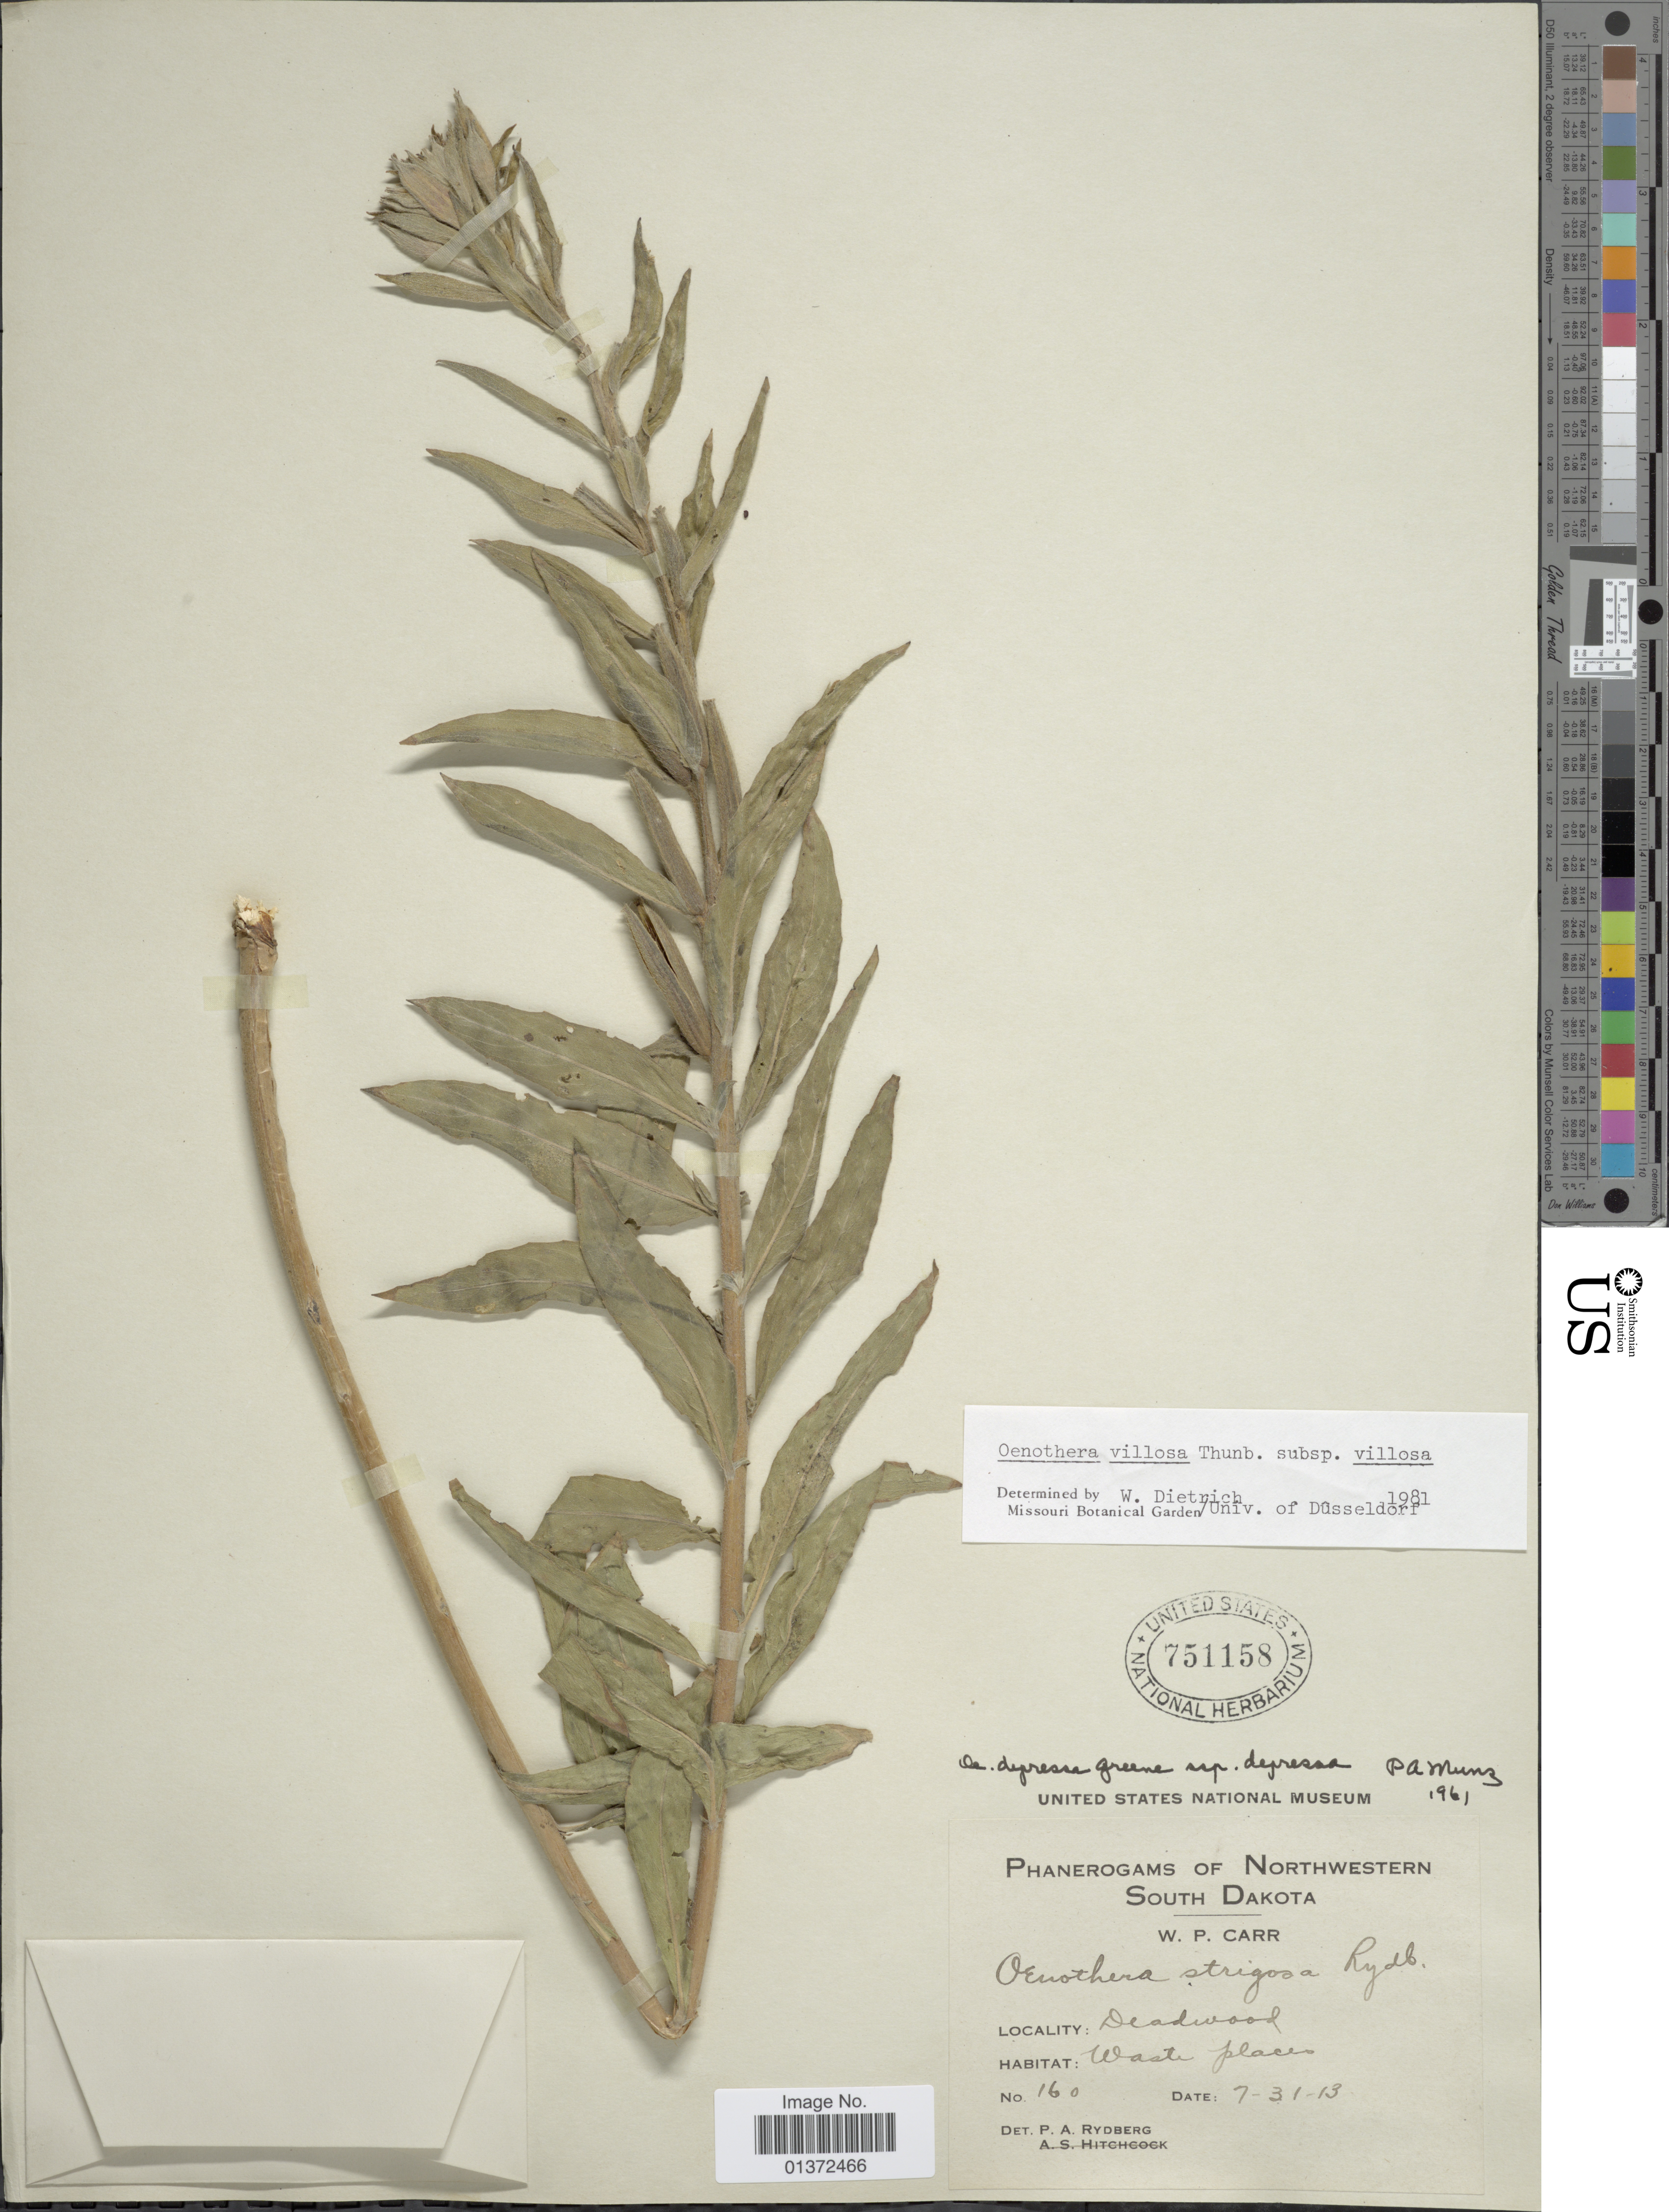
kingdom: Plantae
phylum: Tracheophyta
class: Magnoliopsida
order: Myrtales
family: Onagraceae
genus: Oenothera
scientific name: Oenothera villosa subsp. villosa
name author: Thunb.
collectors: P. A. Rydberg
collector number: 160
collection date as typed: Transcribed d/m/y: 31/7/13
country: United States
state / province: South Dakota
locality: Northwestern South Dakota, Deadwood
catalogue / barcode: US 751158